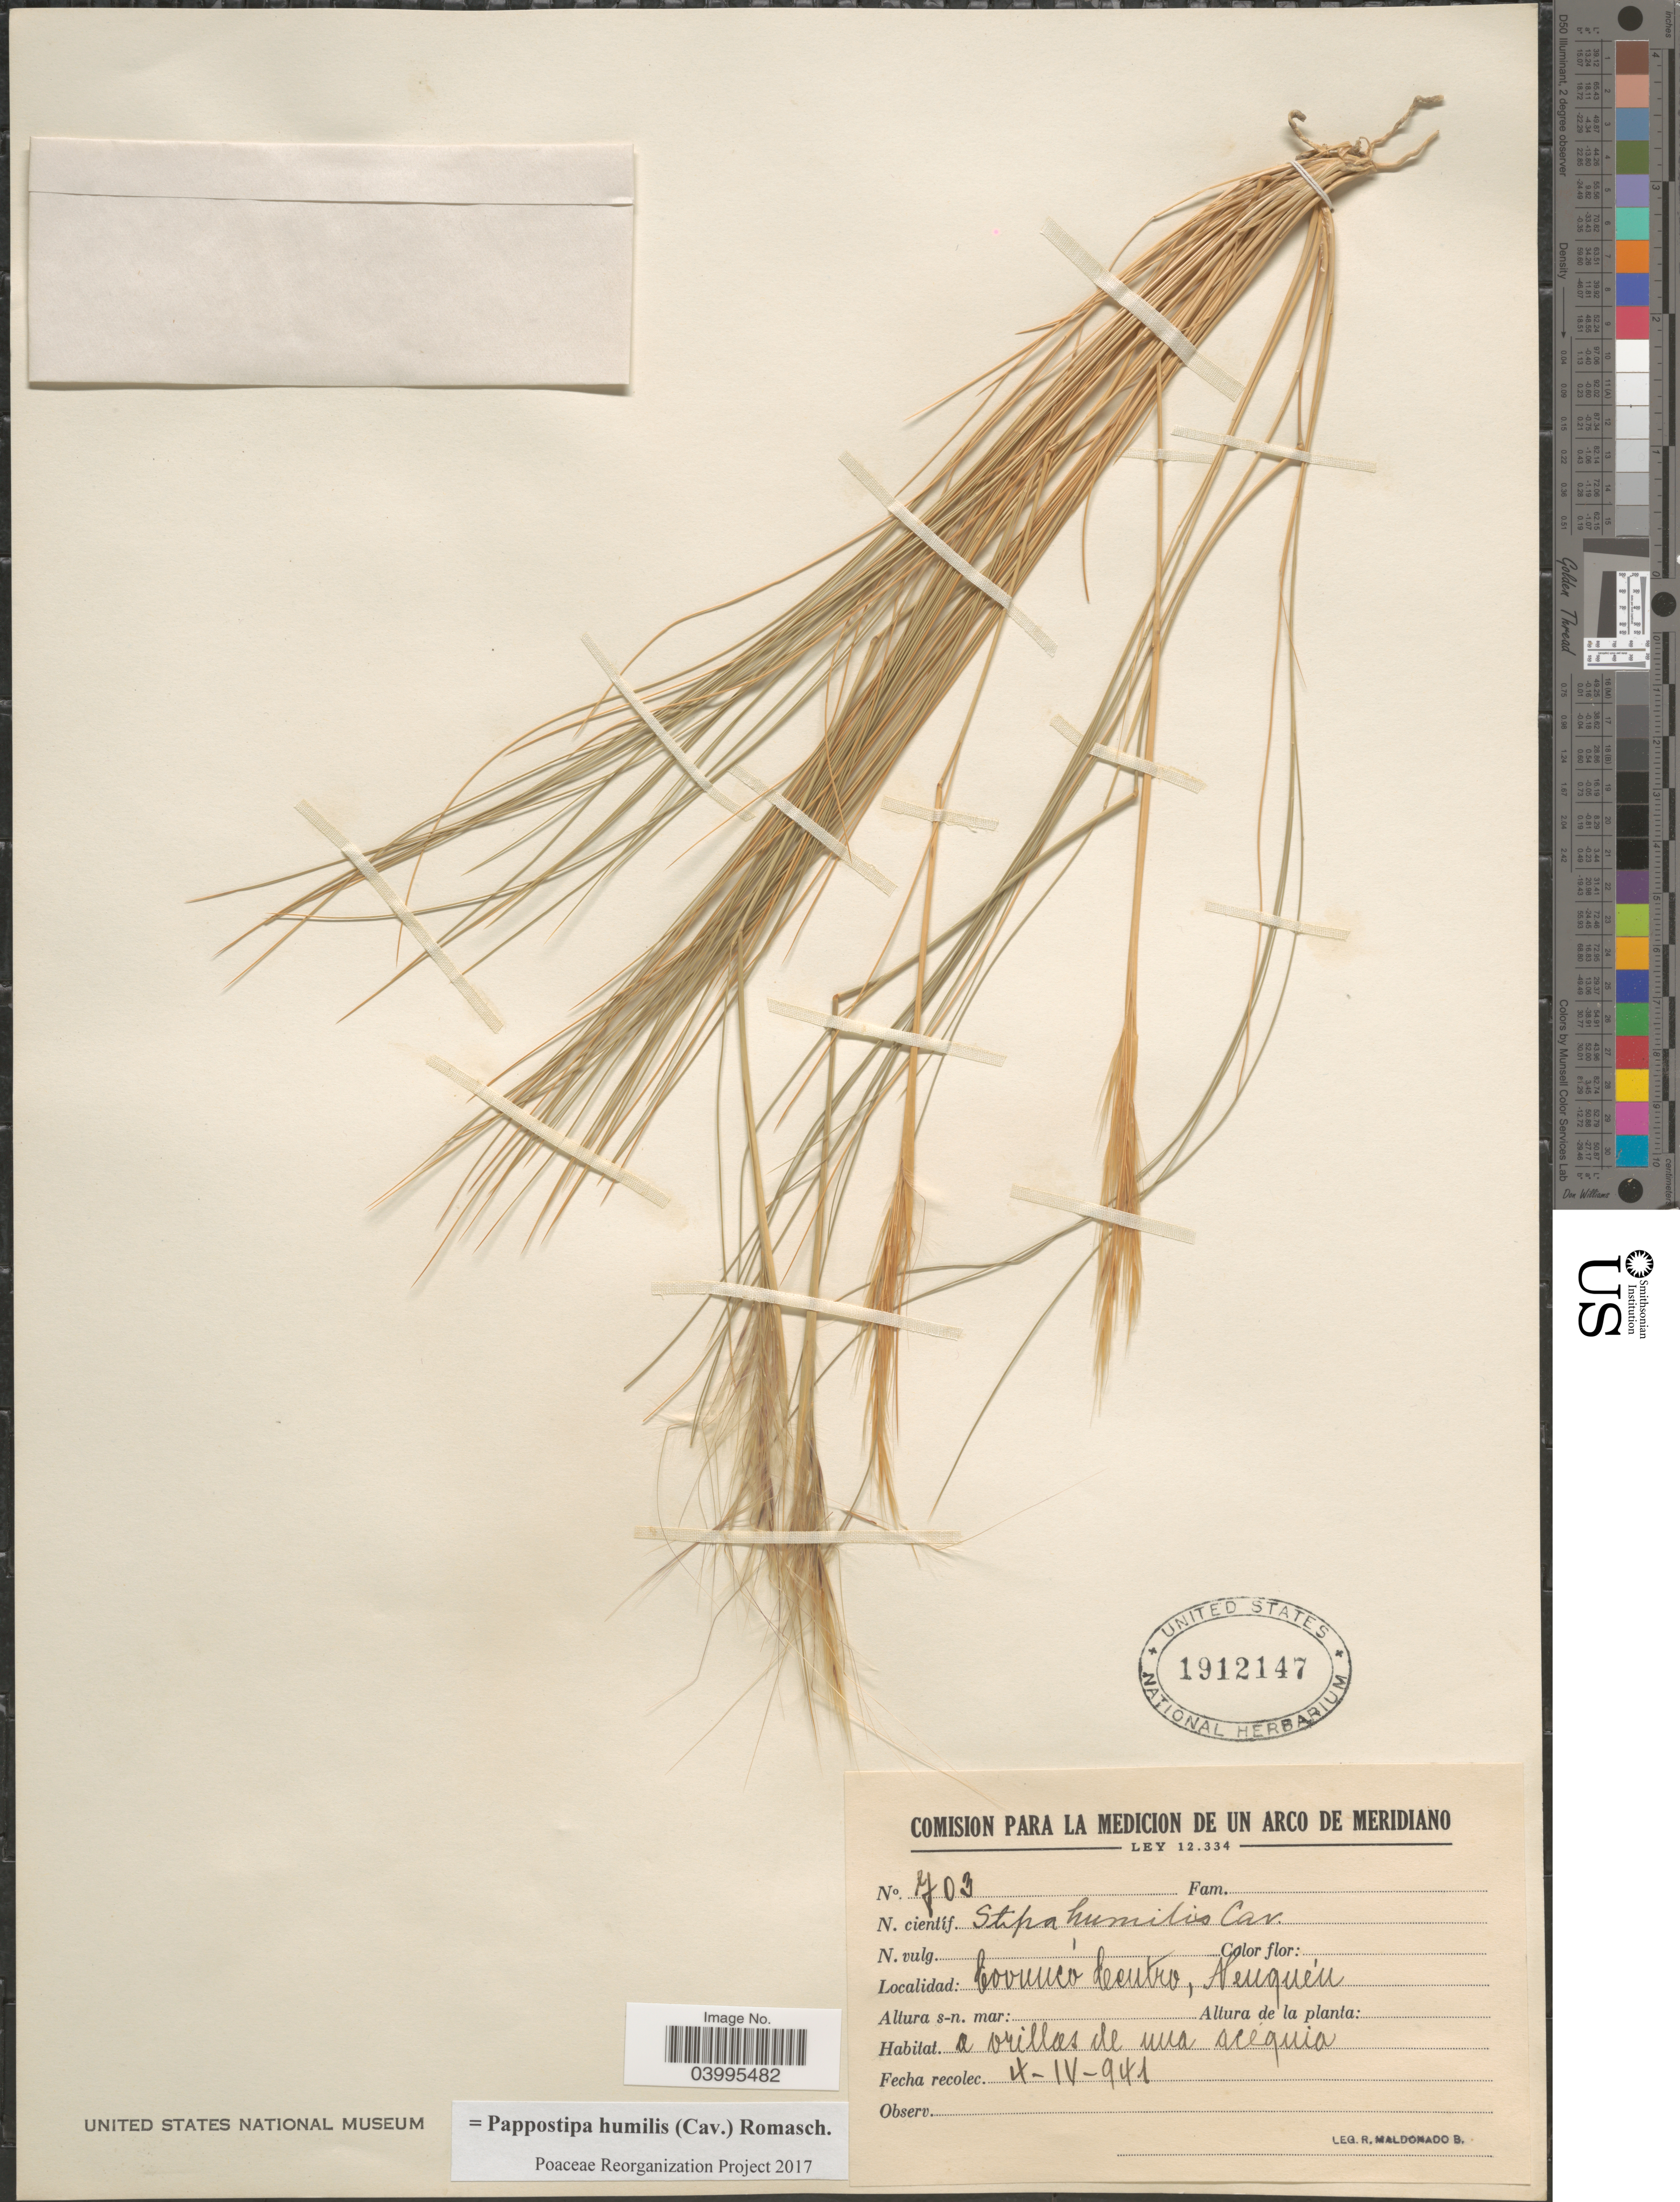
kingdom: Plantae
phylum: Tracheophyta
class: Liliopsida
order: Poales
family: Poaceae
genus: Pappostipa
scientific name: Pappostipa humilis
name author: (Cav.) Romasch.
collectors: R. Maldonado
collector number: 703*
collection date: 1941-04-04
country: Argentina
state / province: Neuquen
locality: Covunco Centro.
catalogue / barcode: US 1912147